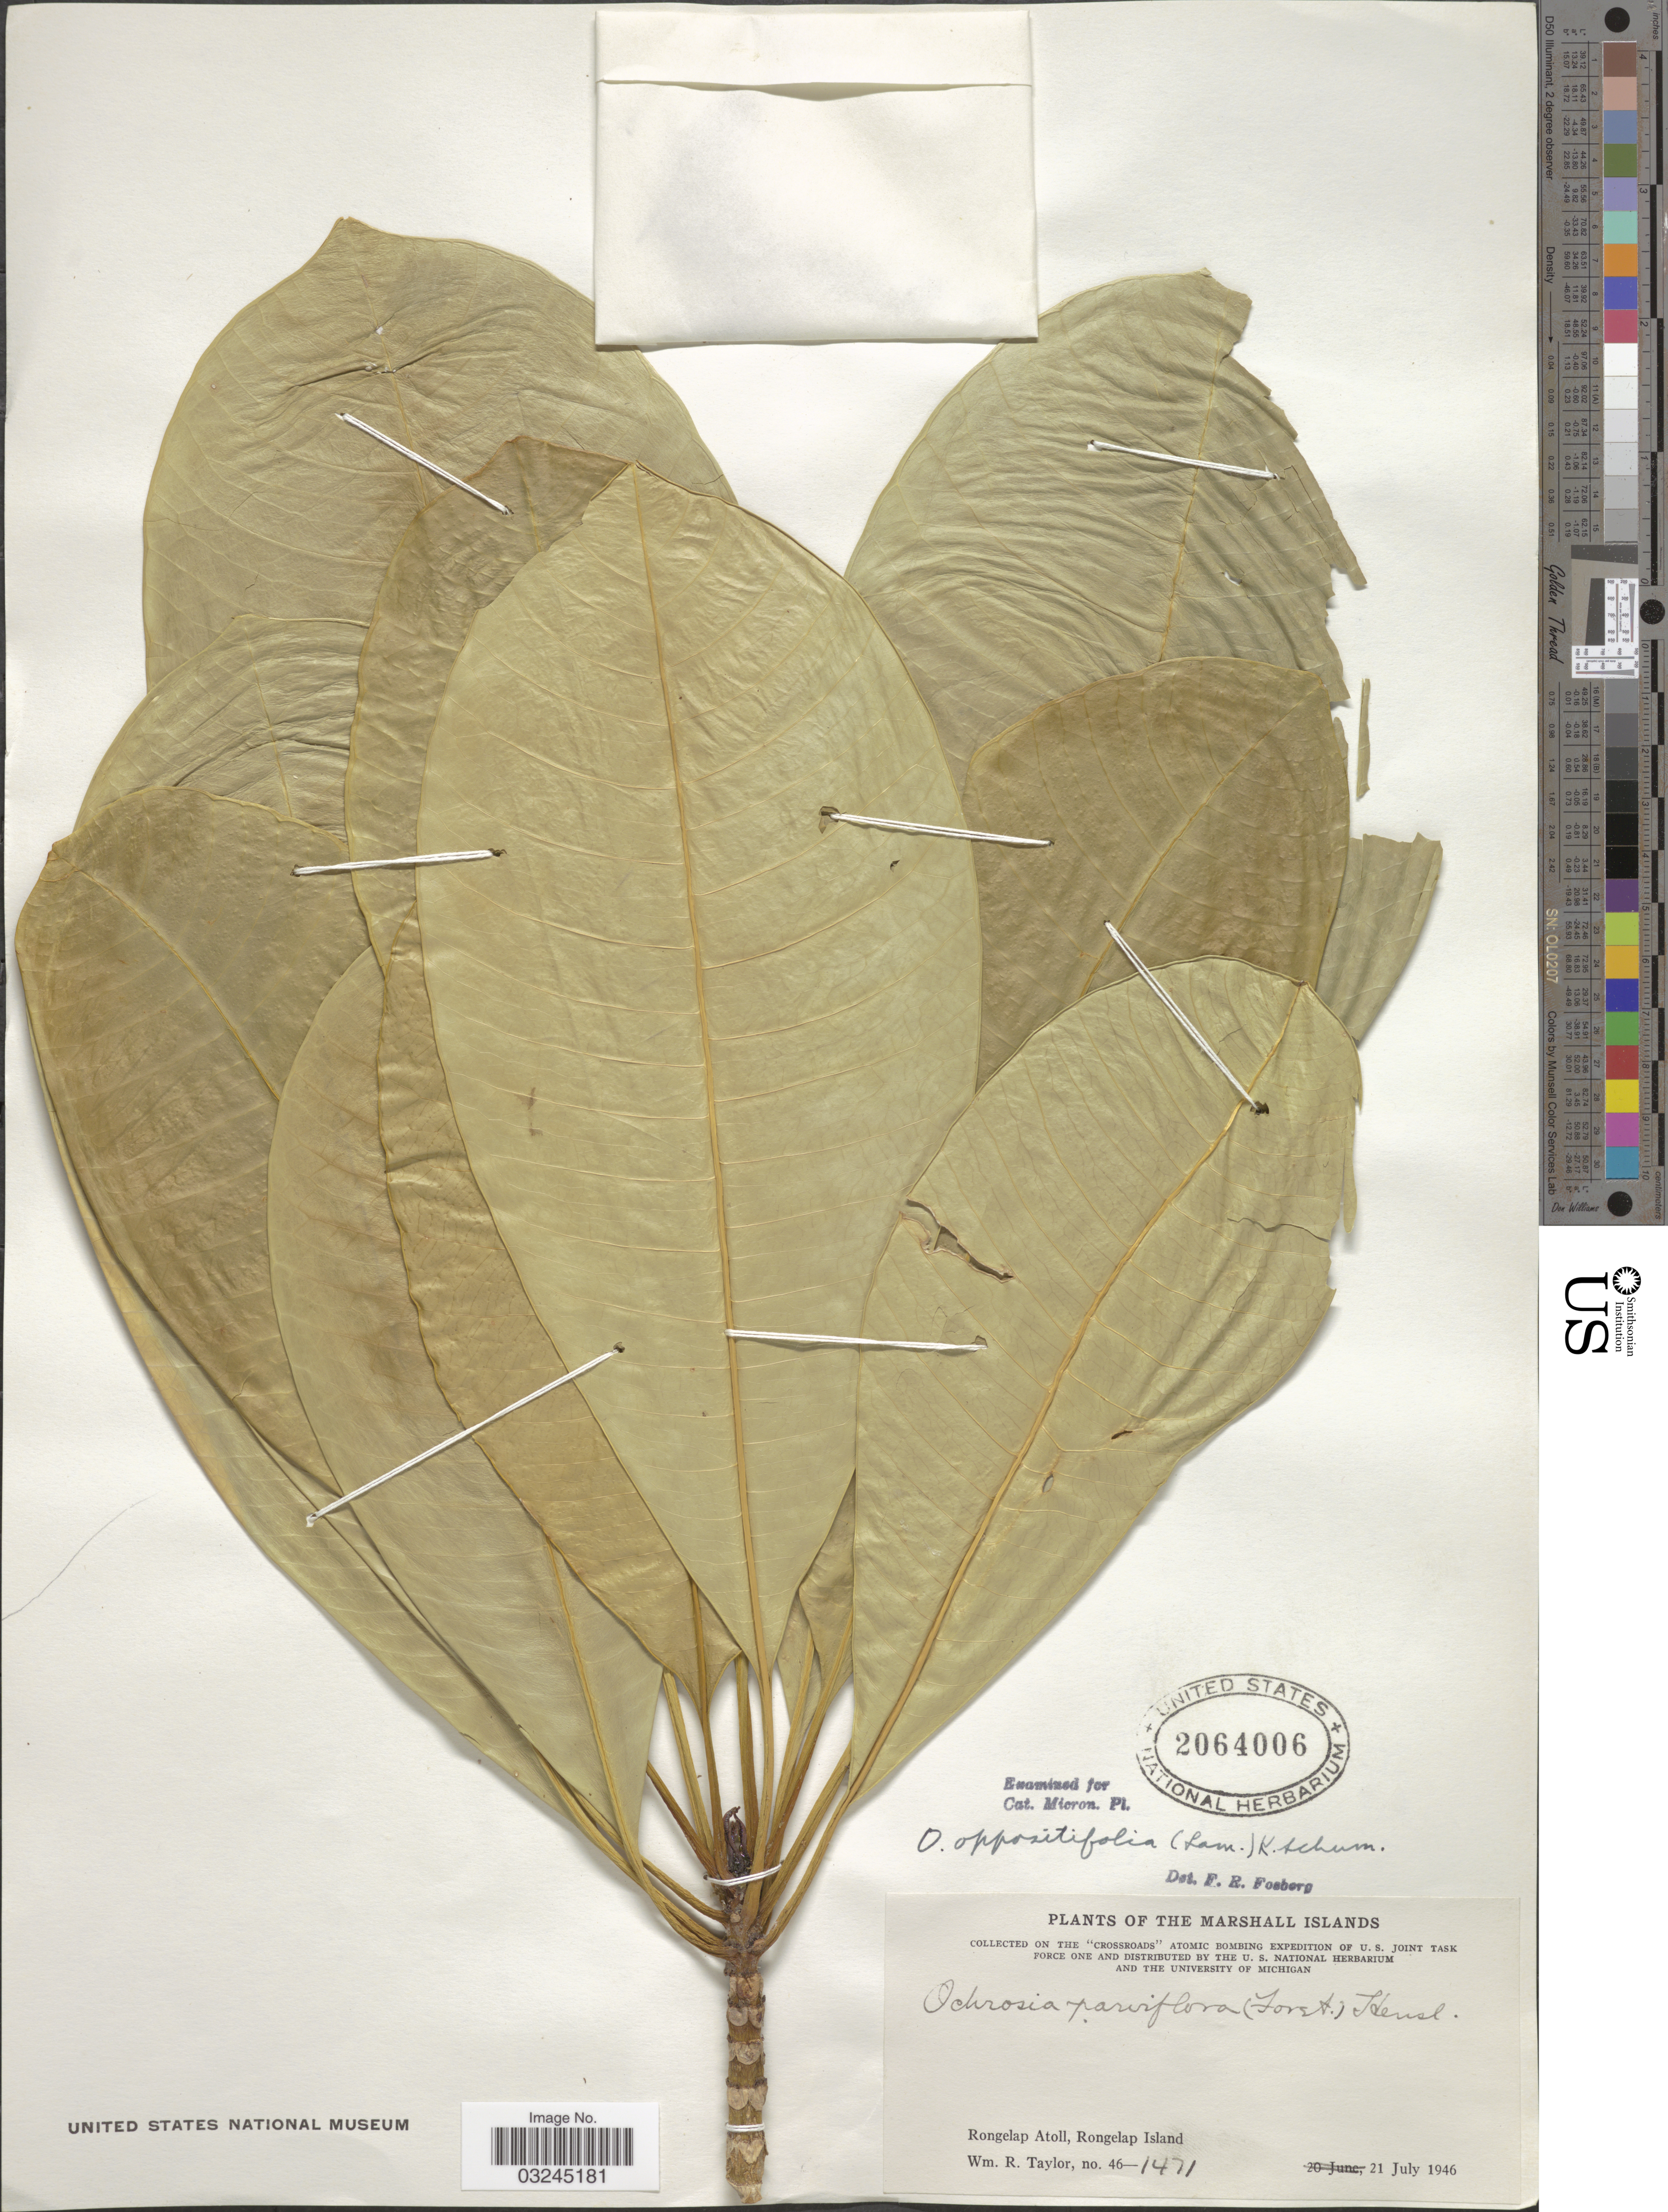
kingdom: Plantae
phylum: Tracheophyta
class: Magnoliopsida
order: Gentianales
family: Apocynaceae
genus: Ochrosia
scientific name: Ochrosia oppositifolia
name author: (Lam.) K. Schum.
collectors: W. R. Taylor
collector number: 46-1471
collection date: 1946-07-21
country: Marshall Islands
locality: Rongelap Atoll, Rongelap Island.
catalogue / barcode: US 2064006